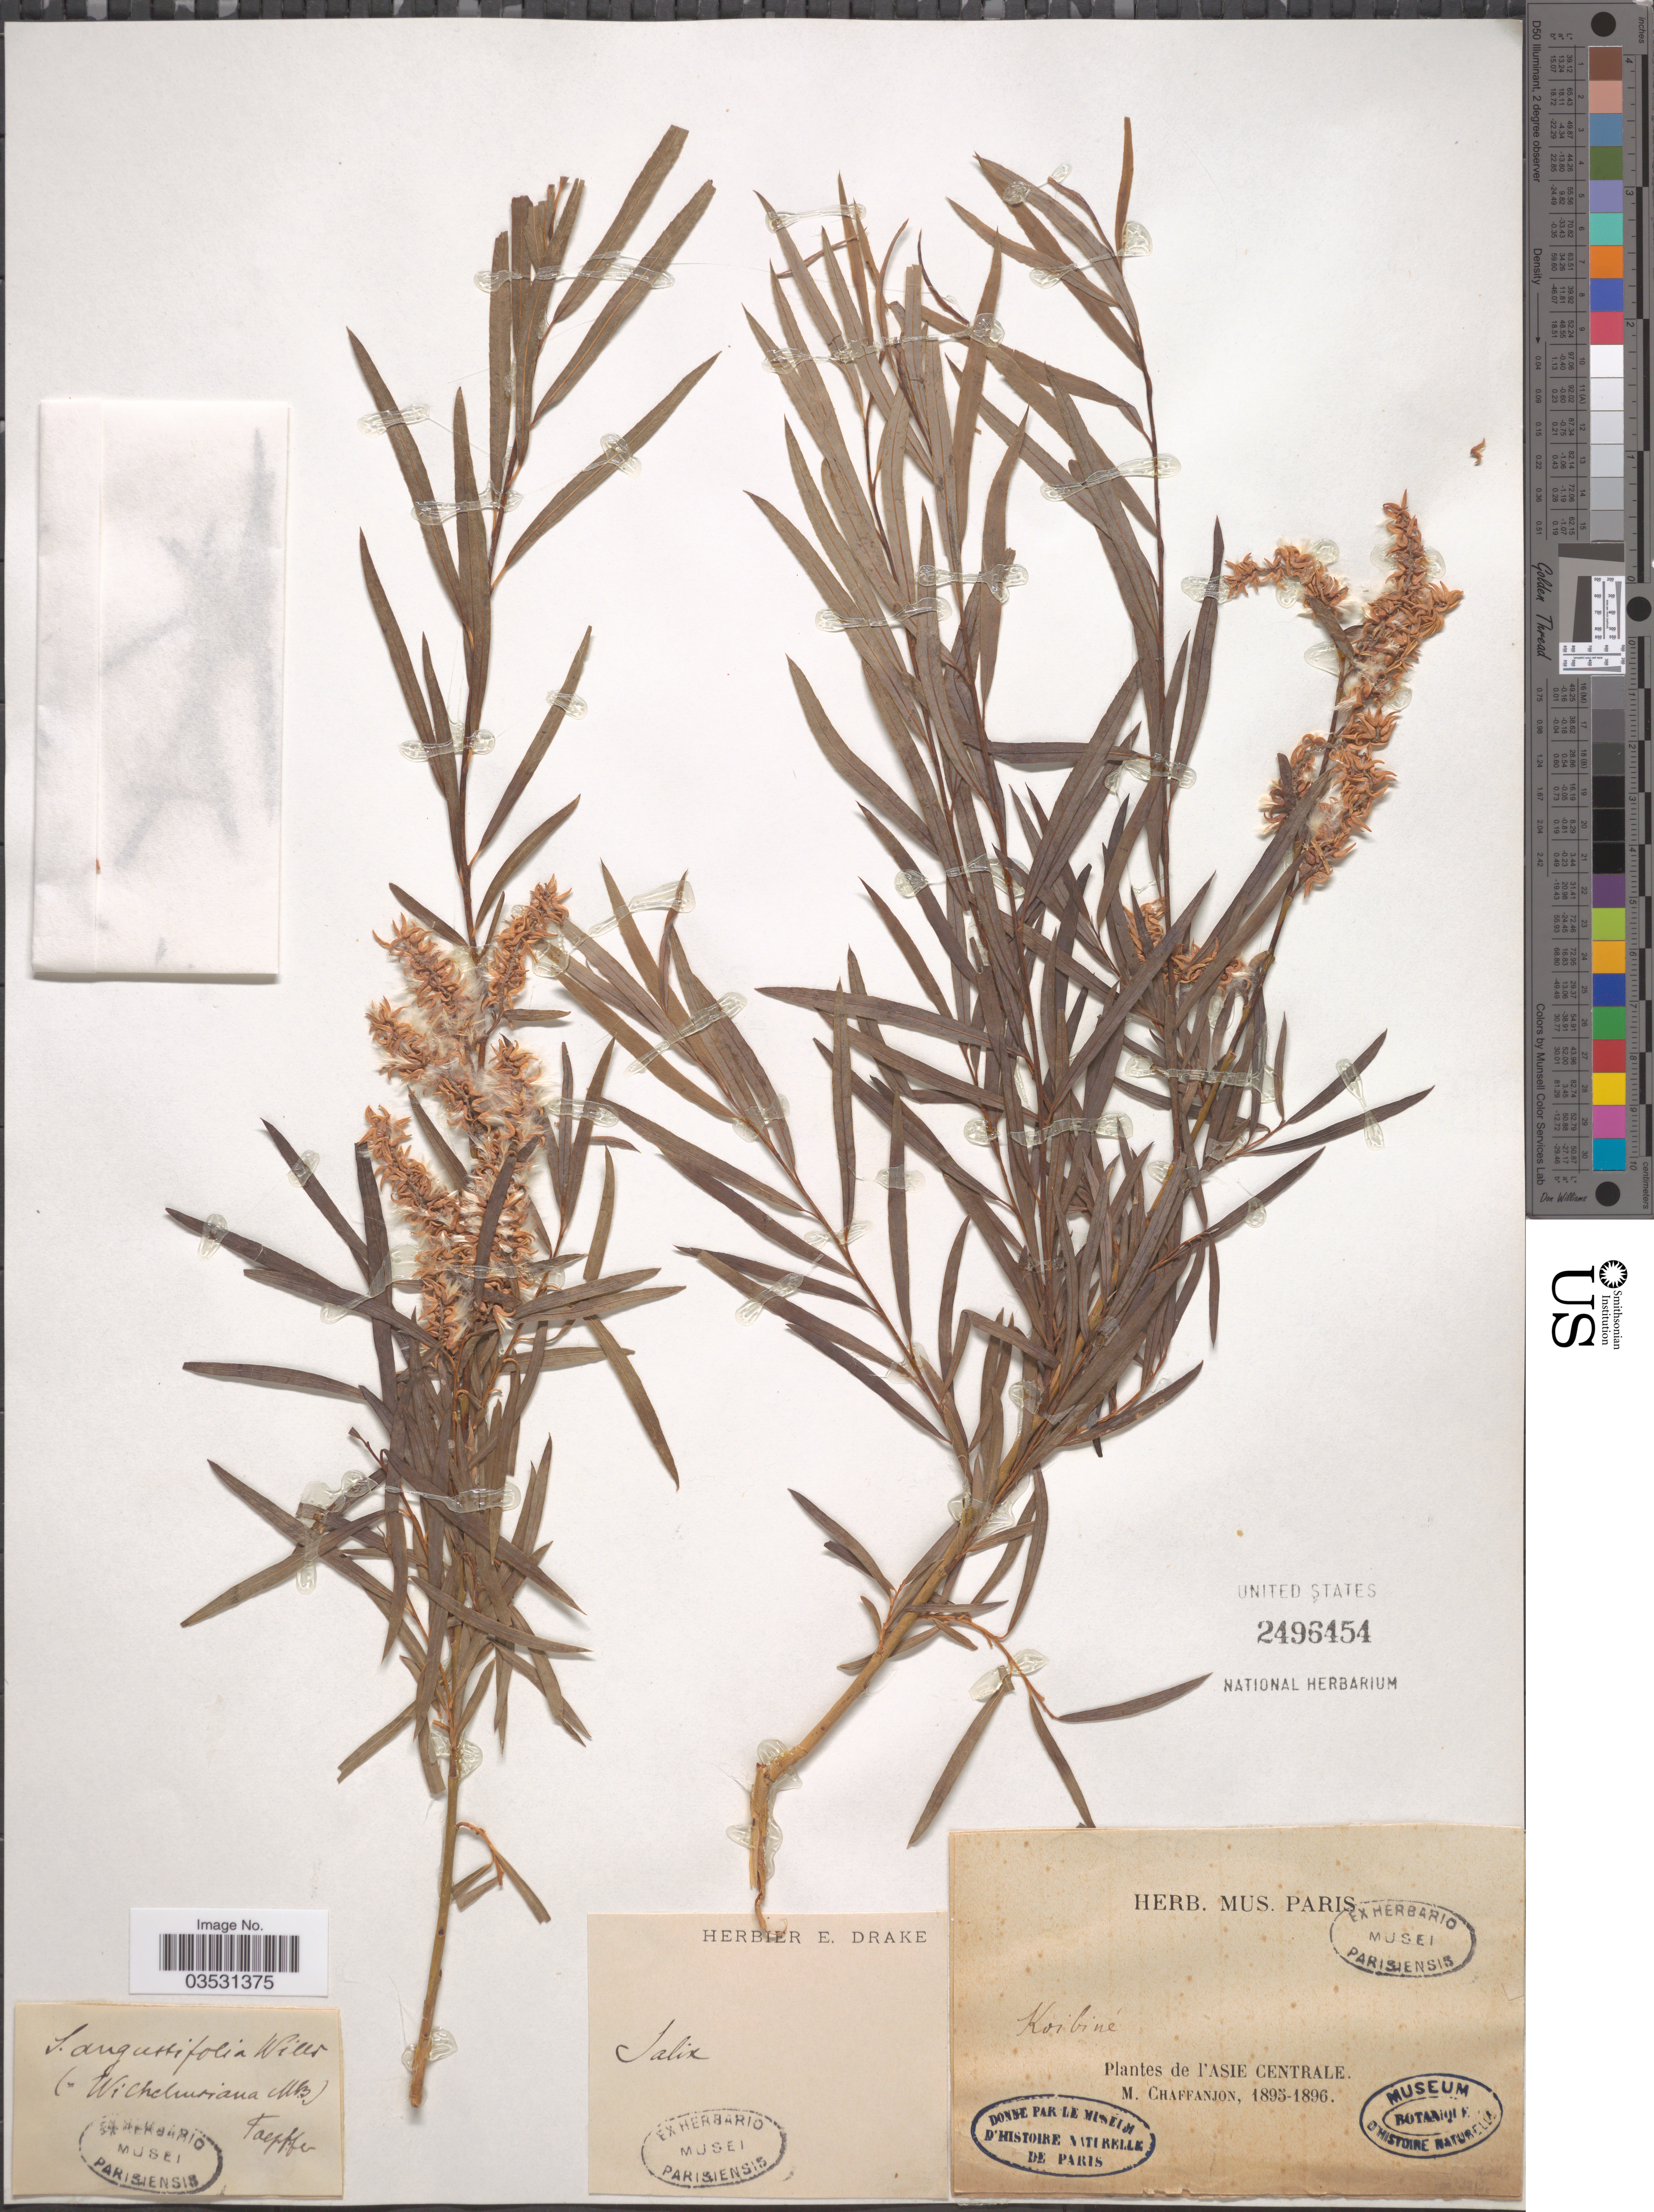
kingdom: Plantae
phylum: Tracheophyta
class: Magnoliopsida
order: Malpighiales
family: Salicaceae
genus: Salix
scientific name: Salix wilhelmsiana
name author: M. Bieb.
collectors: A. Toepffer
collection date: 1895/1896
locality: Koibiné. L'Asie Centrale.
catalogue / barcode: US 2496454